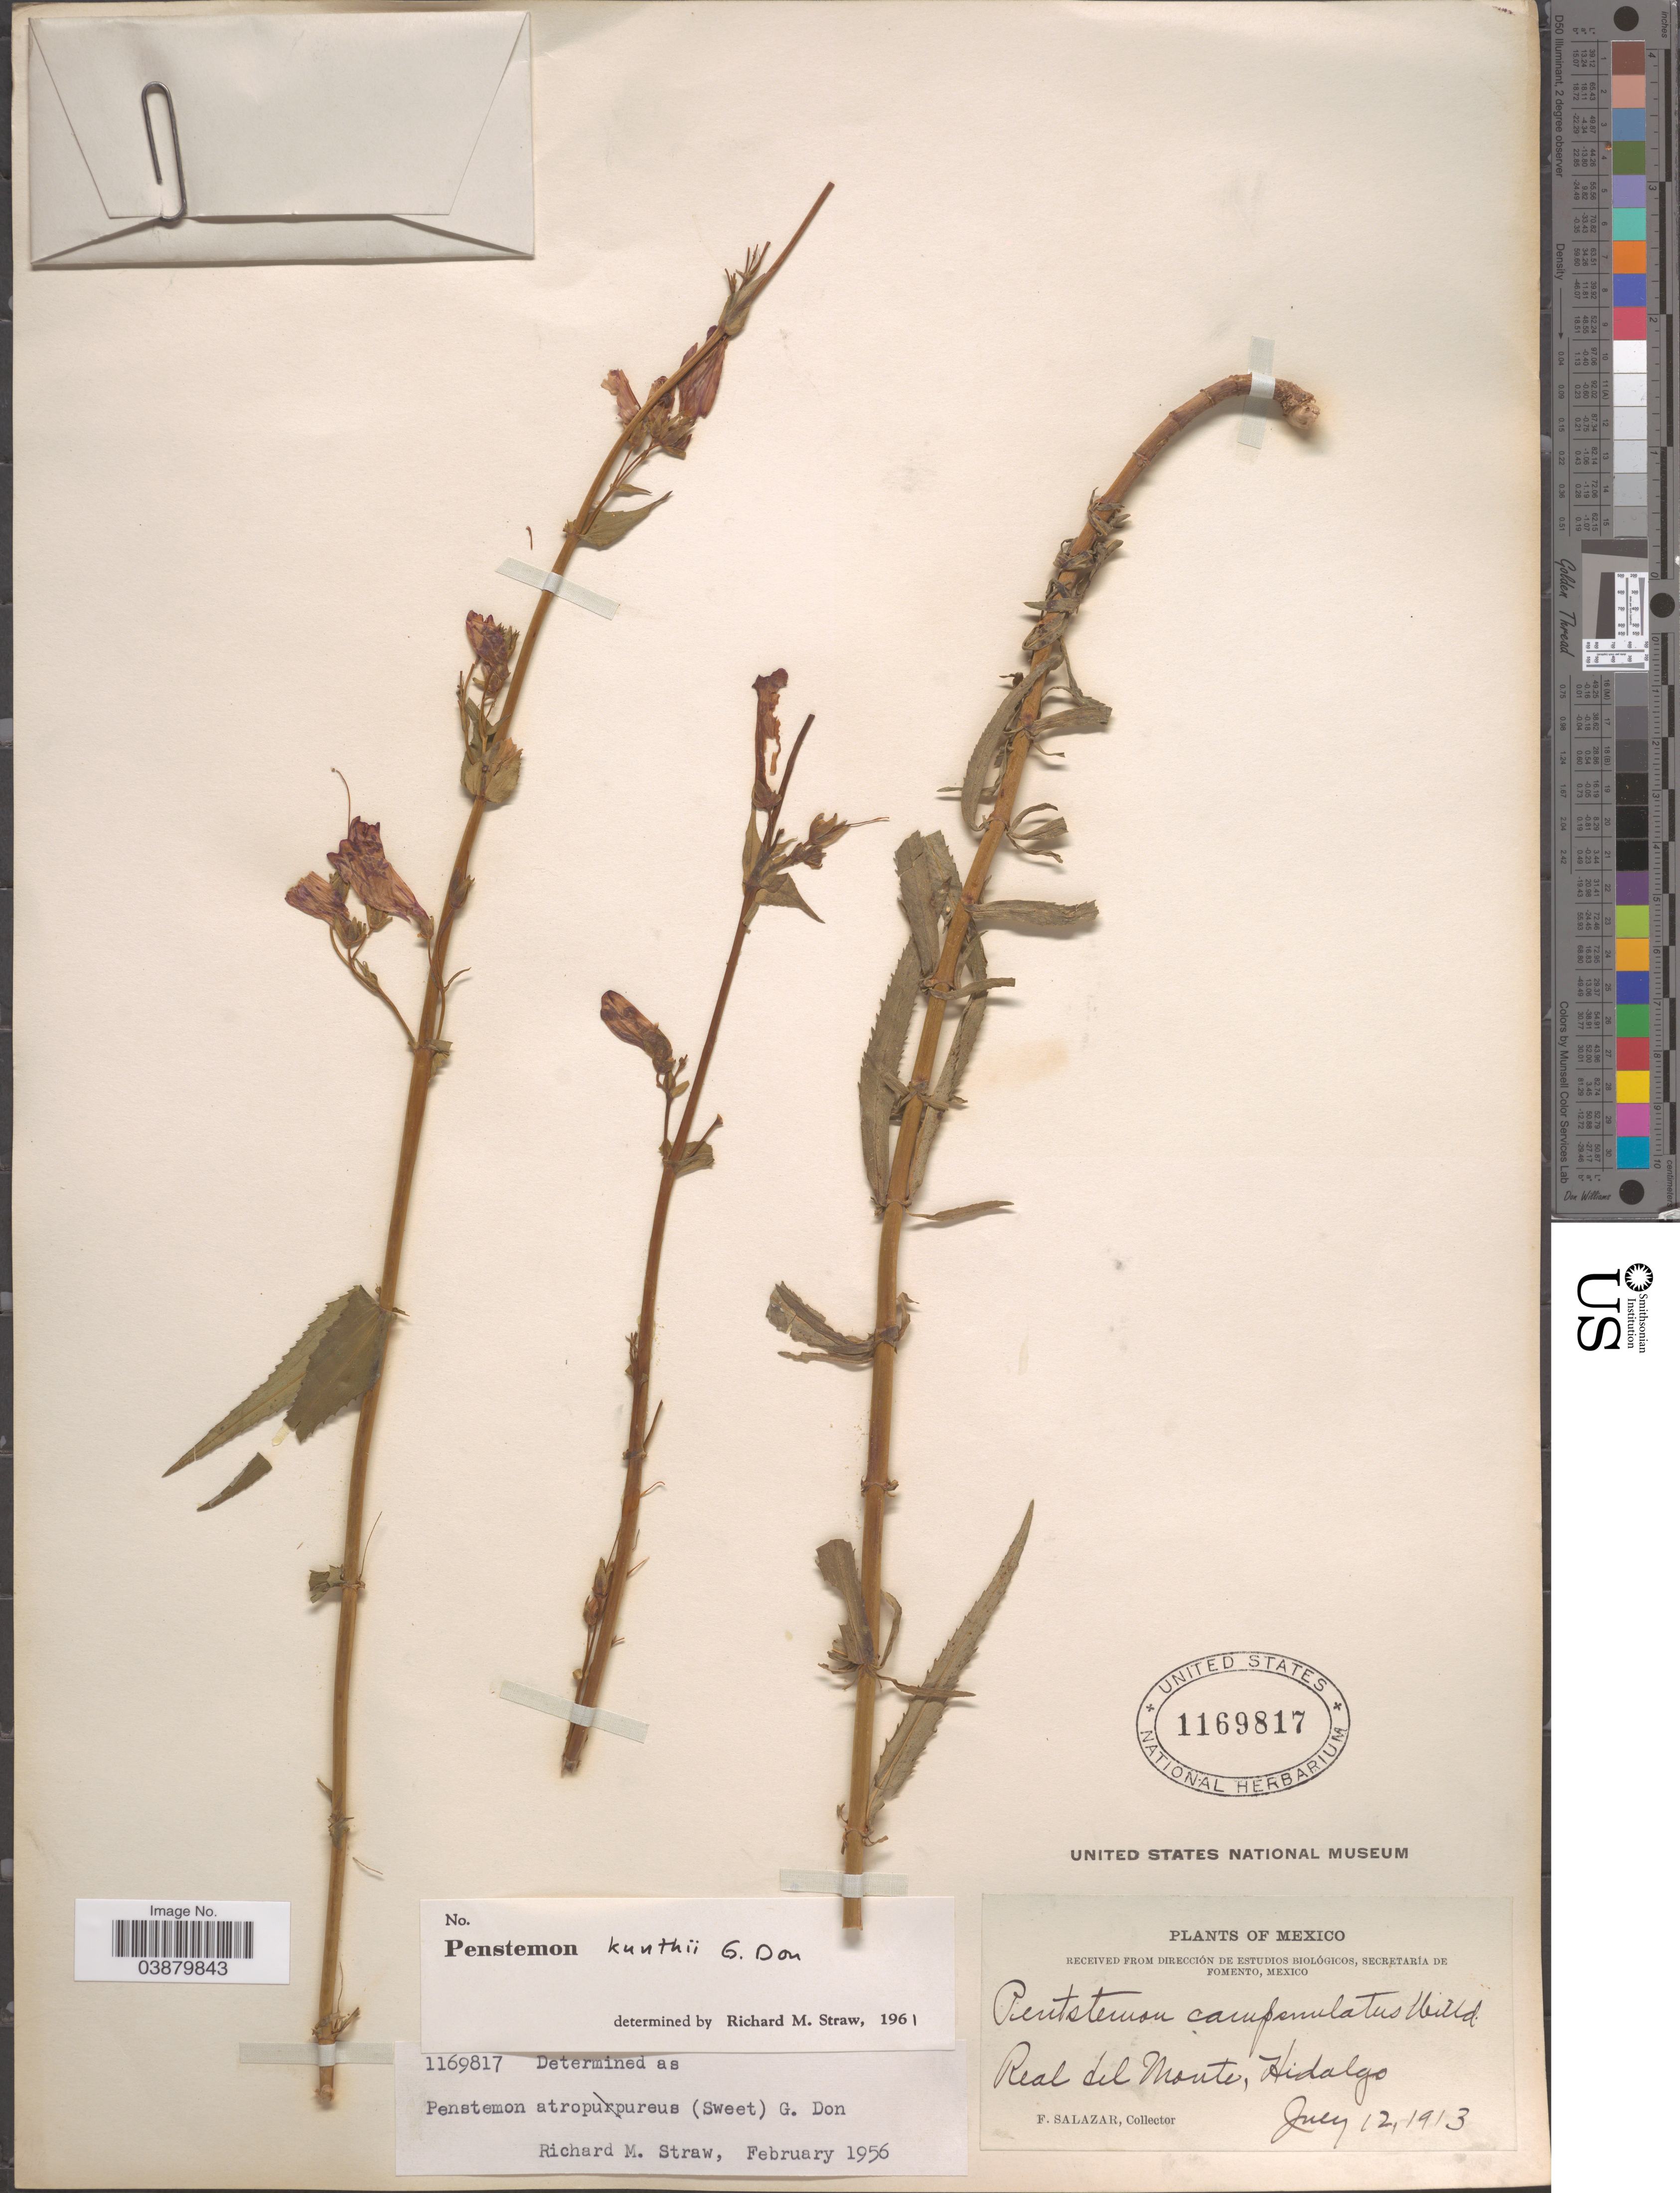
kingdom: Plantae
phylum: Tracheophyta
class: Magnoliopsida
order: Lamiales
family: Plantaginaceae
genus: Penstemon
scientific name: Penstemon kunthii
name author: G. Don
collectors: F. Salazar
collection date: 1913-07-12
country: Mexico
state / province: Hidalgo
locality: Real del Monte.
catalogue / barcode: US 1169817